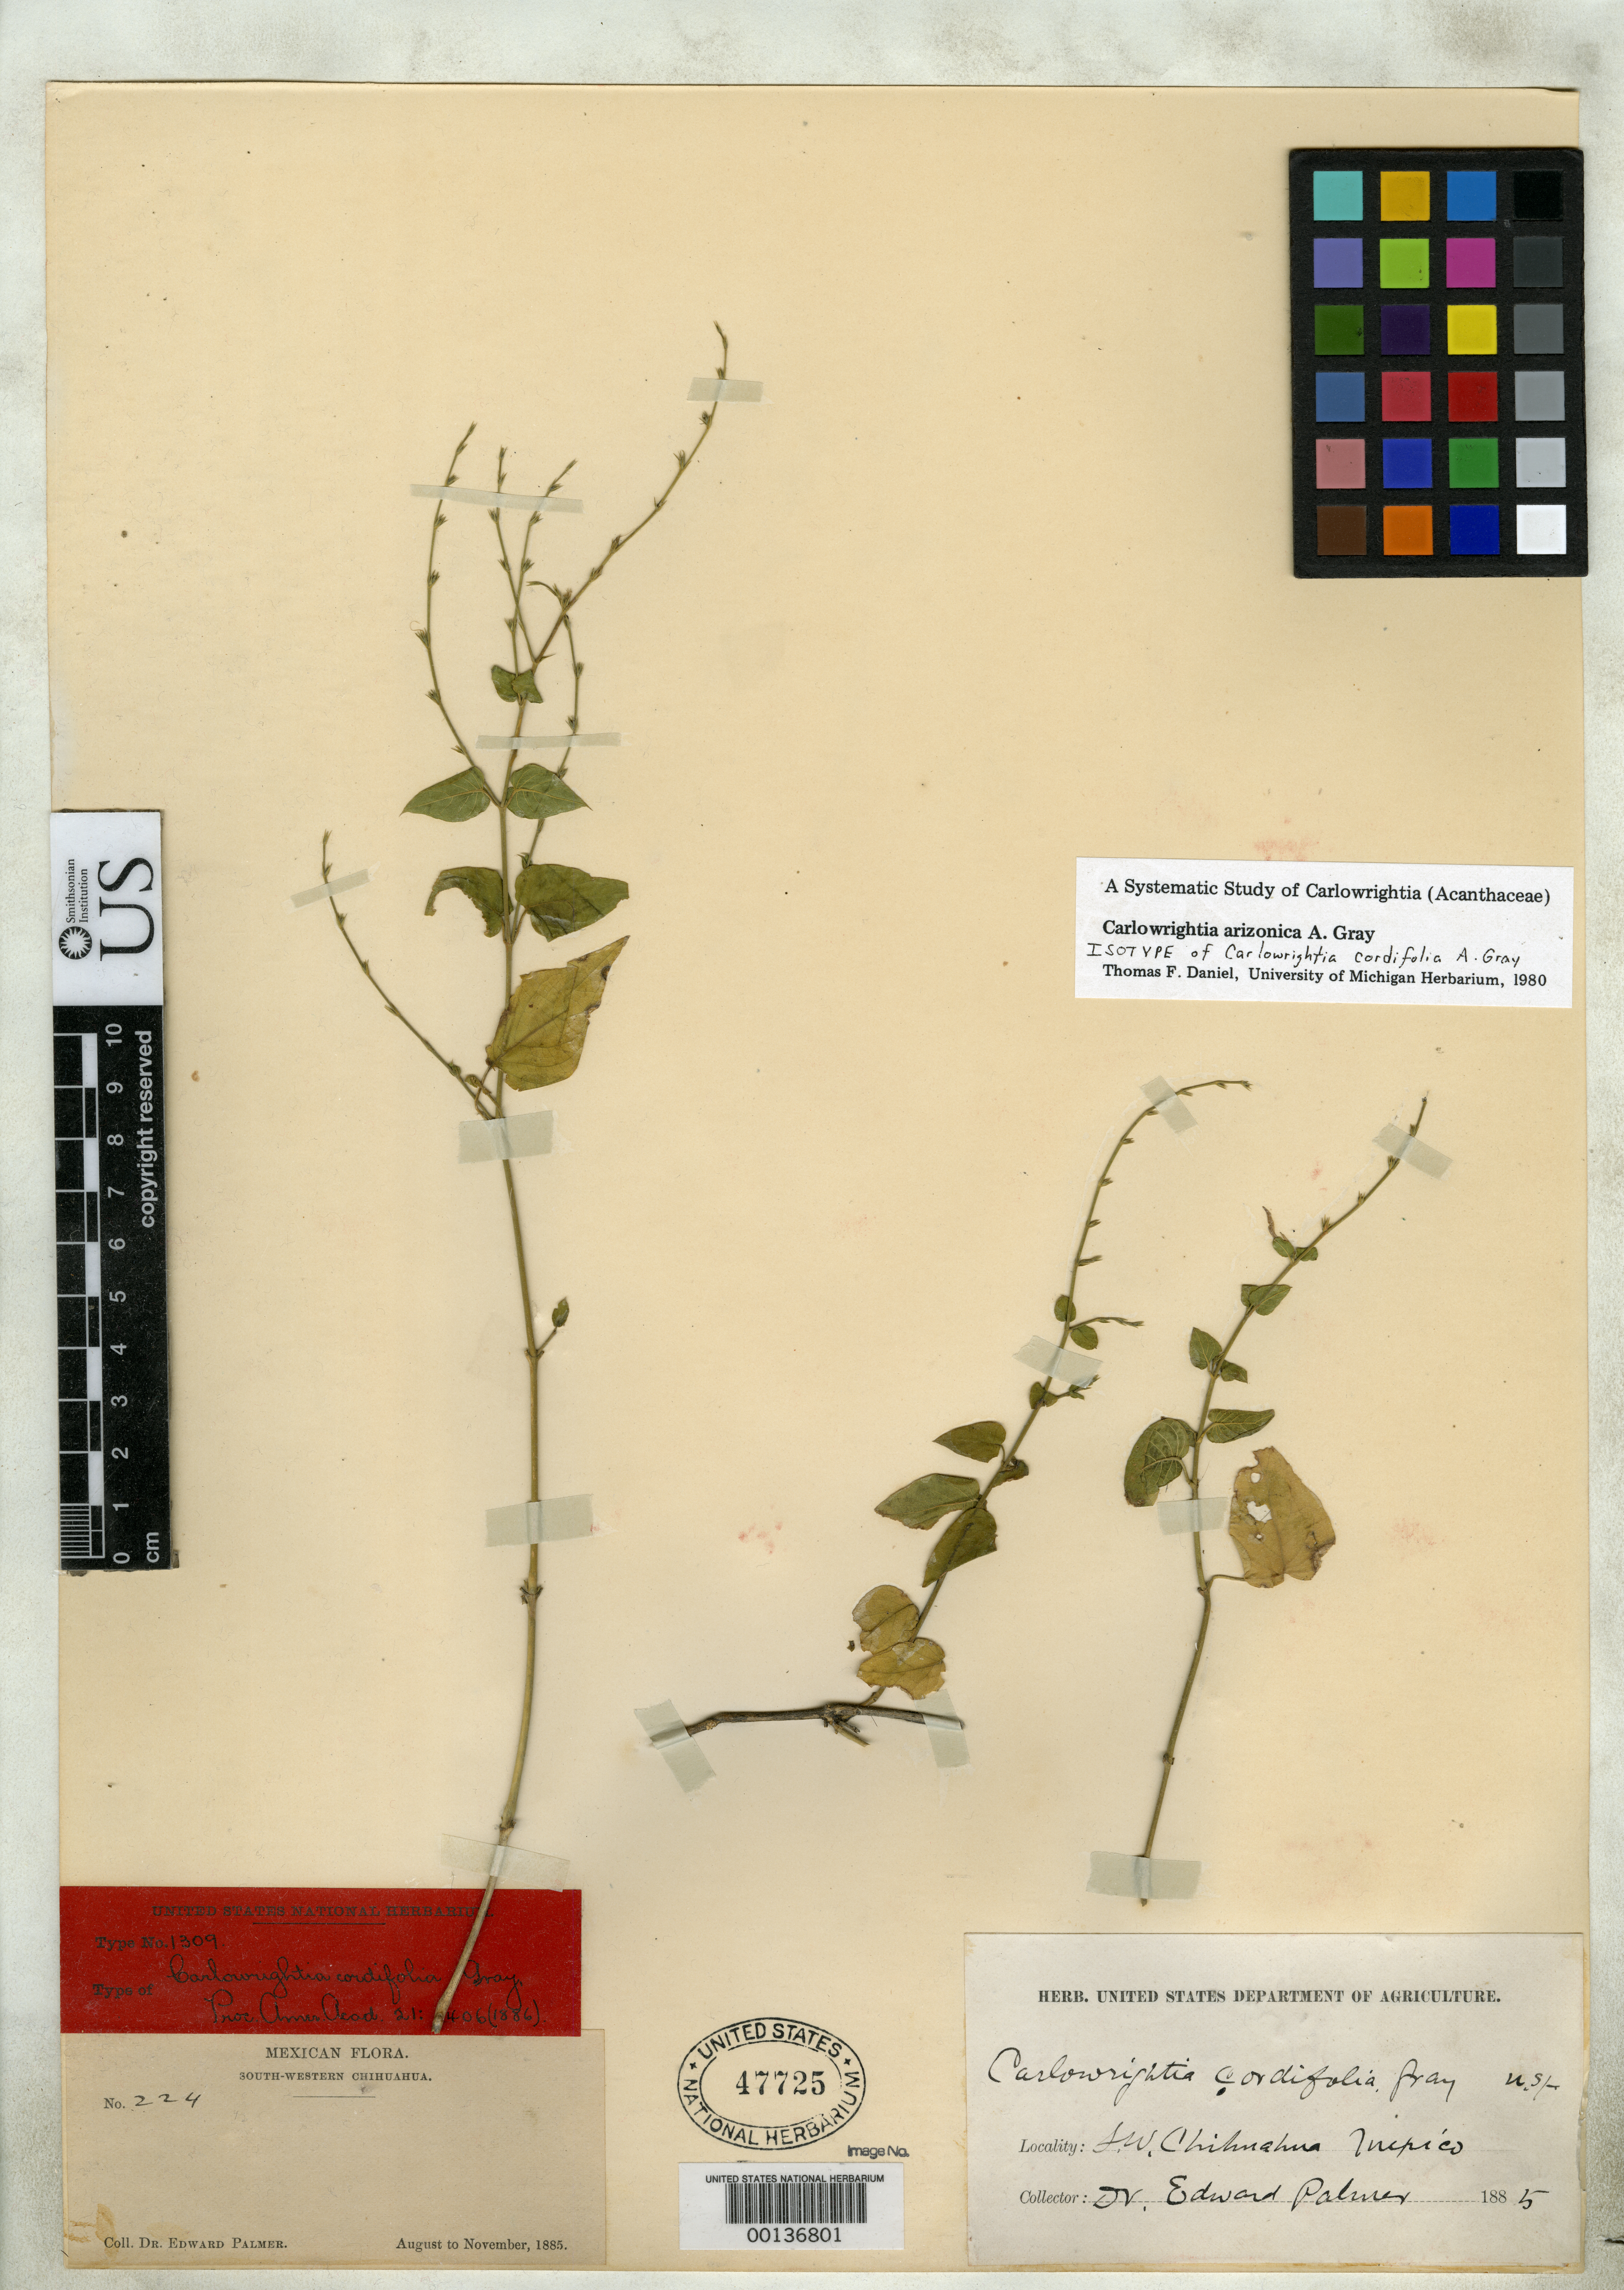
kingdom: Plantae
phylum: Tracheophyta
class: Magnoliopsida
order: Lamiales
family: Acanthaceae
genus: Carlowrightia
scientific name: Carlowrightia cordifolia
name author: A. Gray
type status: Isotype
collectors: E. Palmer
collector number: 224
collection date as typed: Aug 1885 to -- Nov 1885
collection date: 1885-08/1885-11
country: Mexico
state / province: Chihuahua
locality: Batopilas.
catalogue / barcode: US 47725